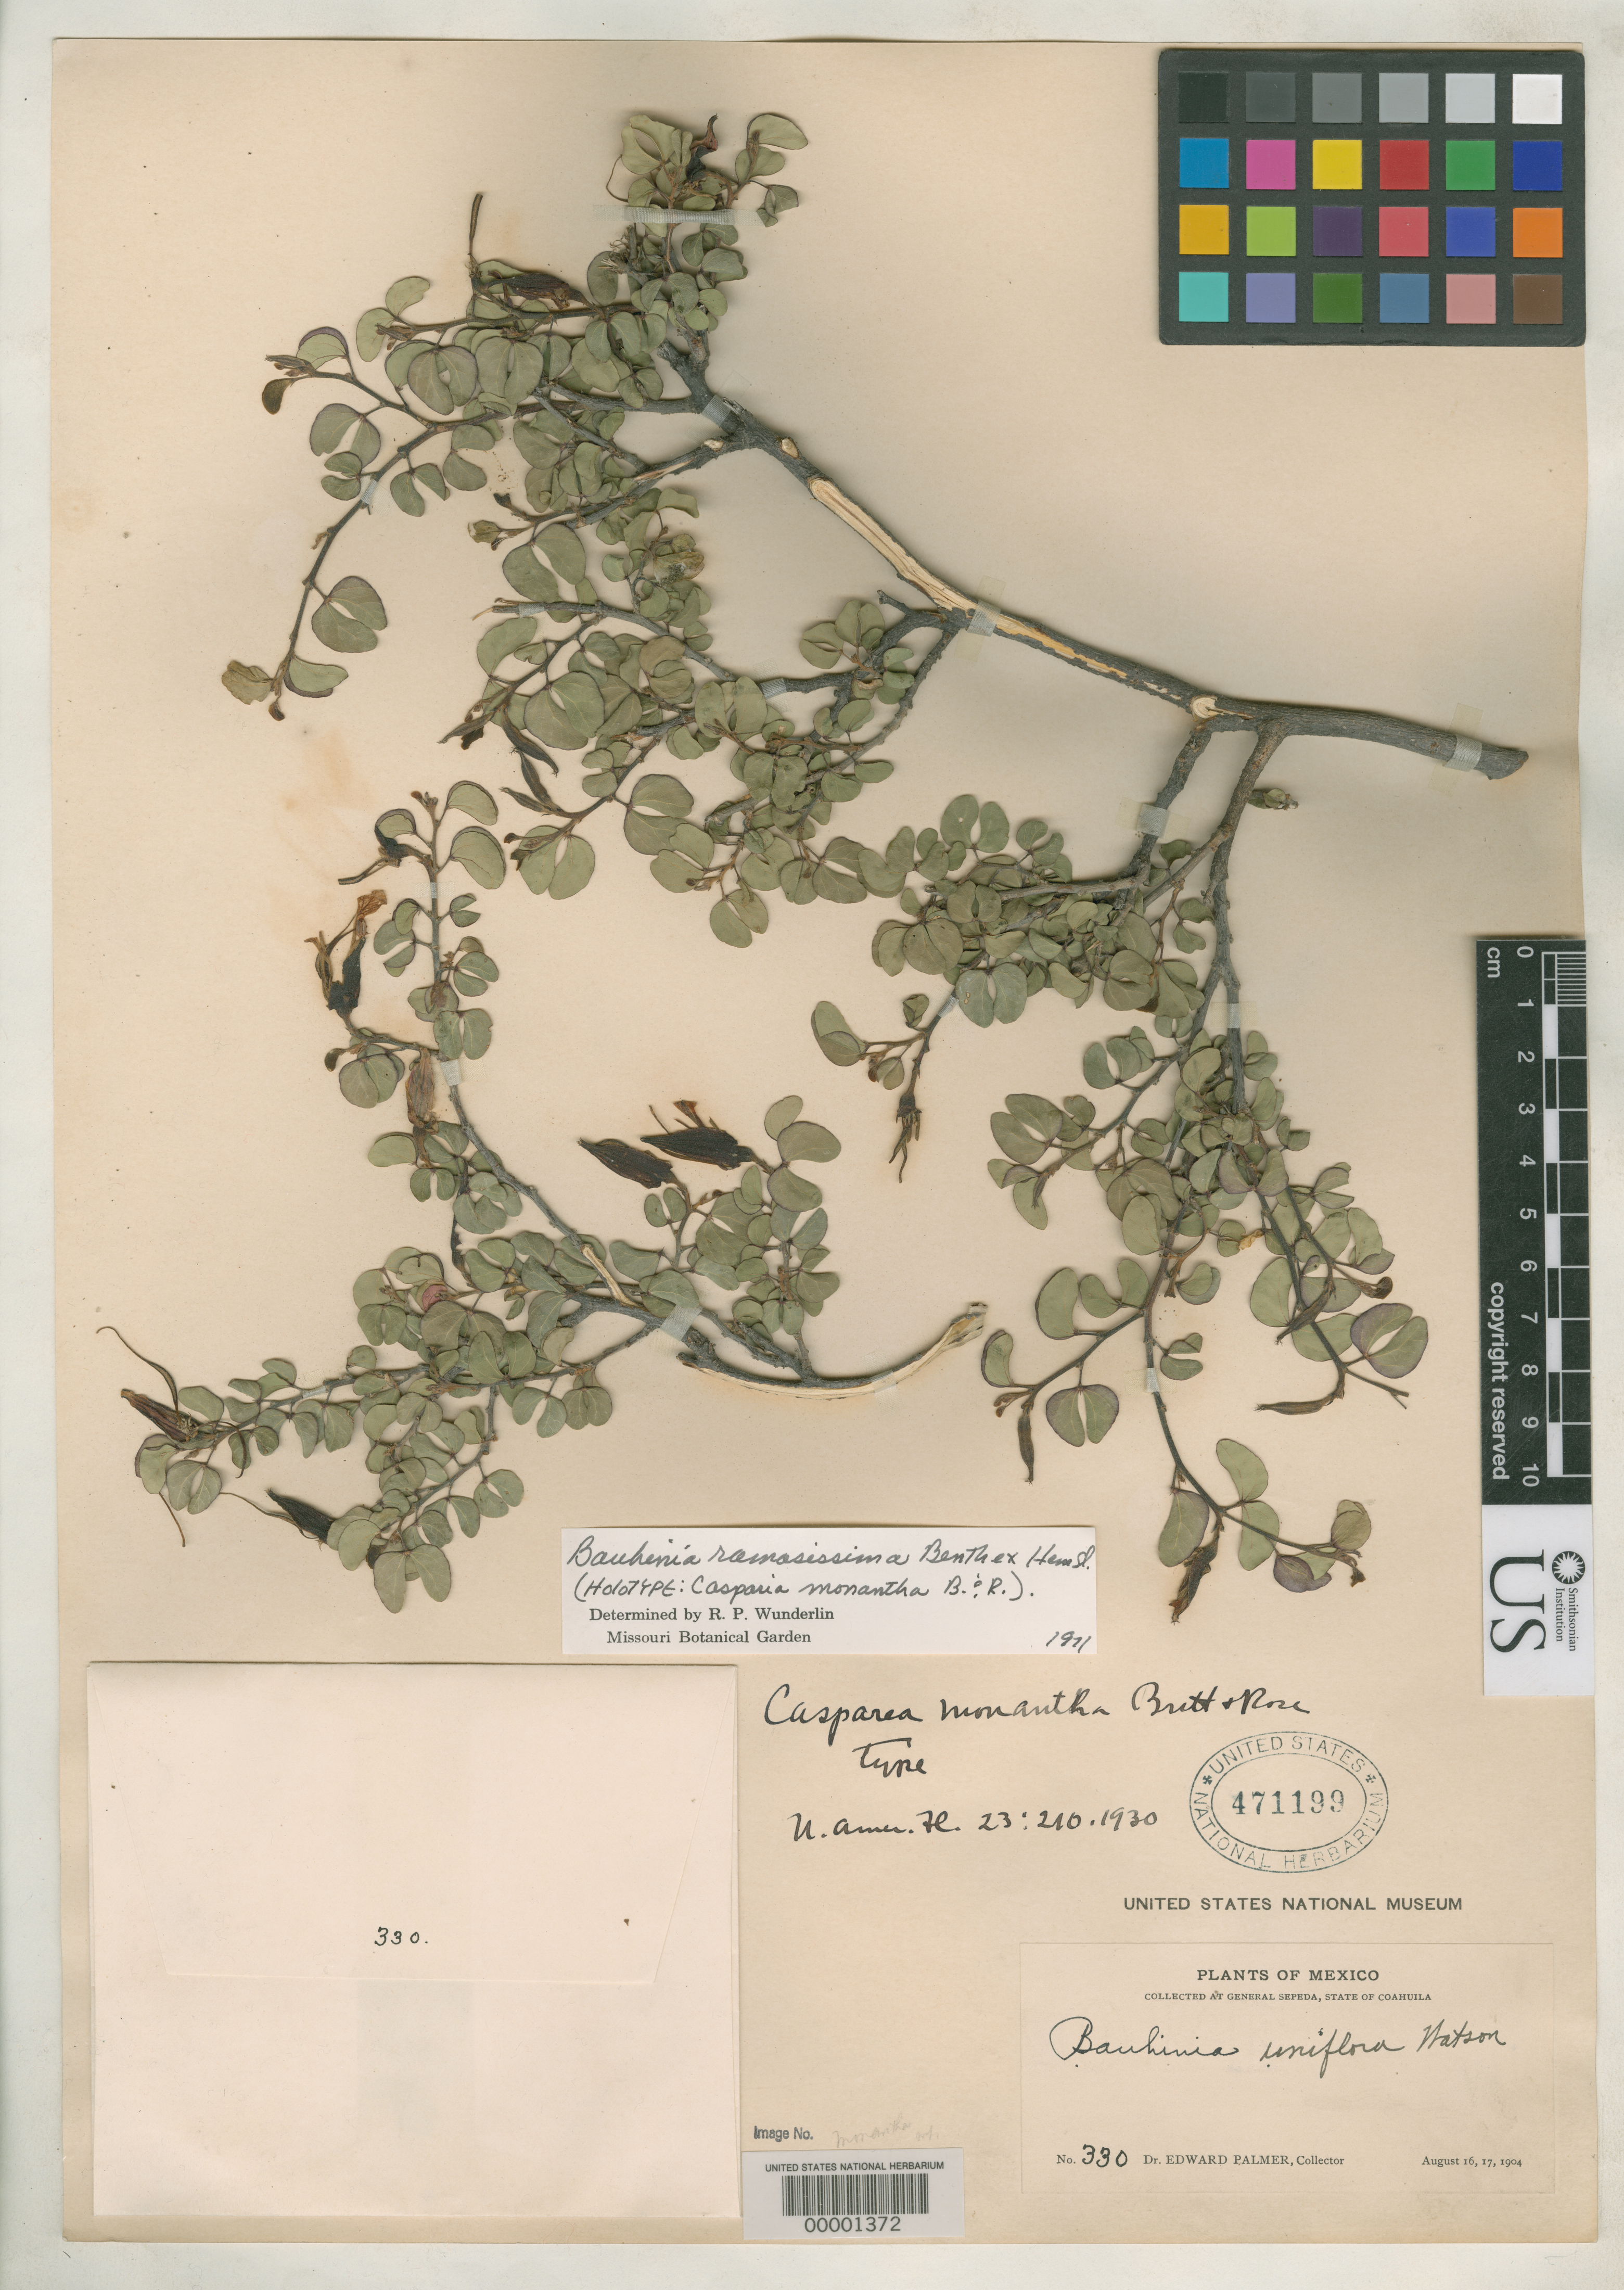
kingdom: Plantae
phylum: Tracheophyta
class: Magnoliopsida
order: Fabales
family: Fabaceae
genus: Casparia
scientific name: Casparia monantha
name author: Britton & Rose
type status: Holotype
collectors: E. Palmer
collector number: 330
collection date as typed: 16 Aug 1904 to 17 Aug 1904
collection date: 1904-08-16/1904-08-17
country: Mexico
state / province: Coahuila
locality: General Sepeda.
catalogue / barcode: US 471199